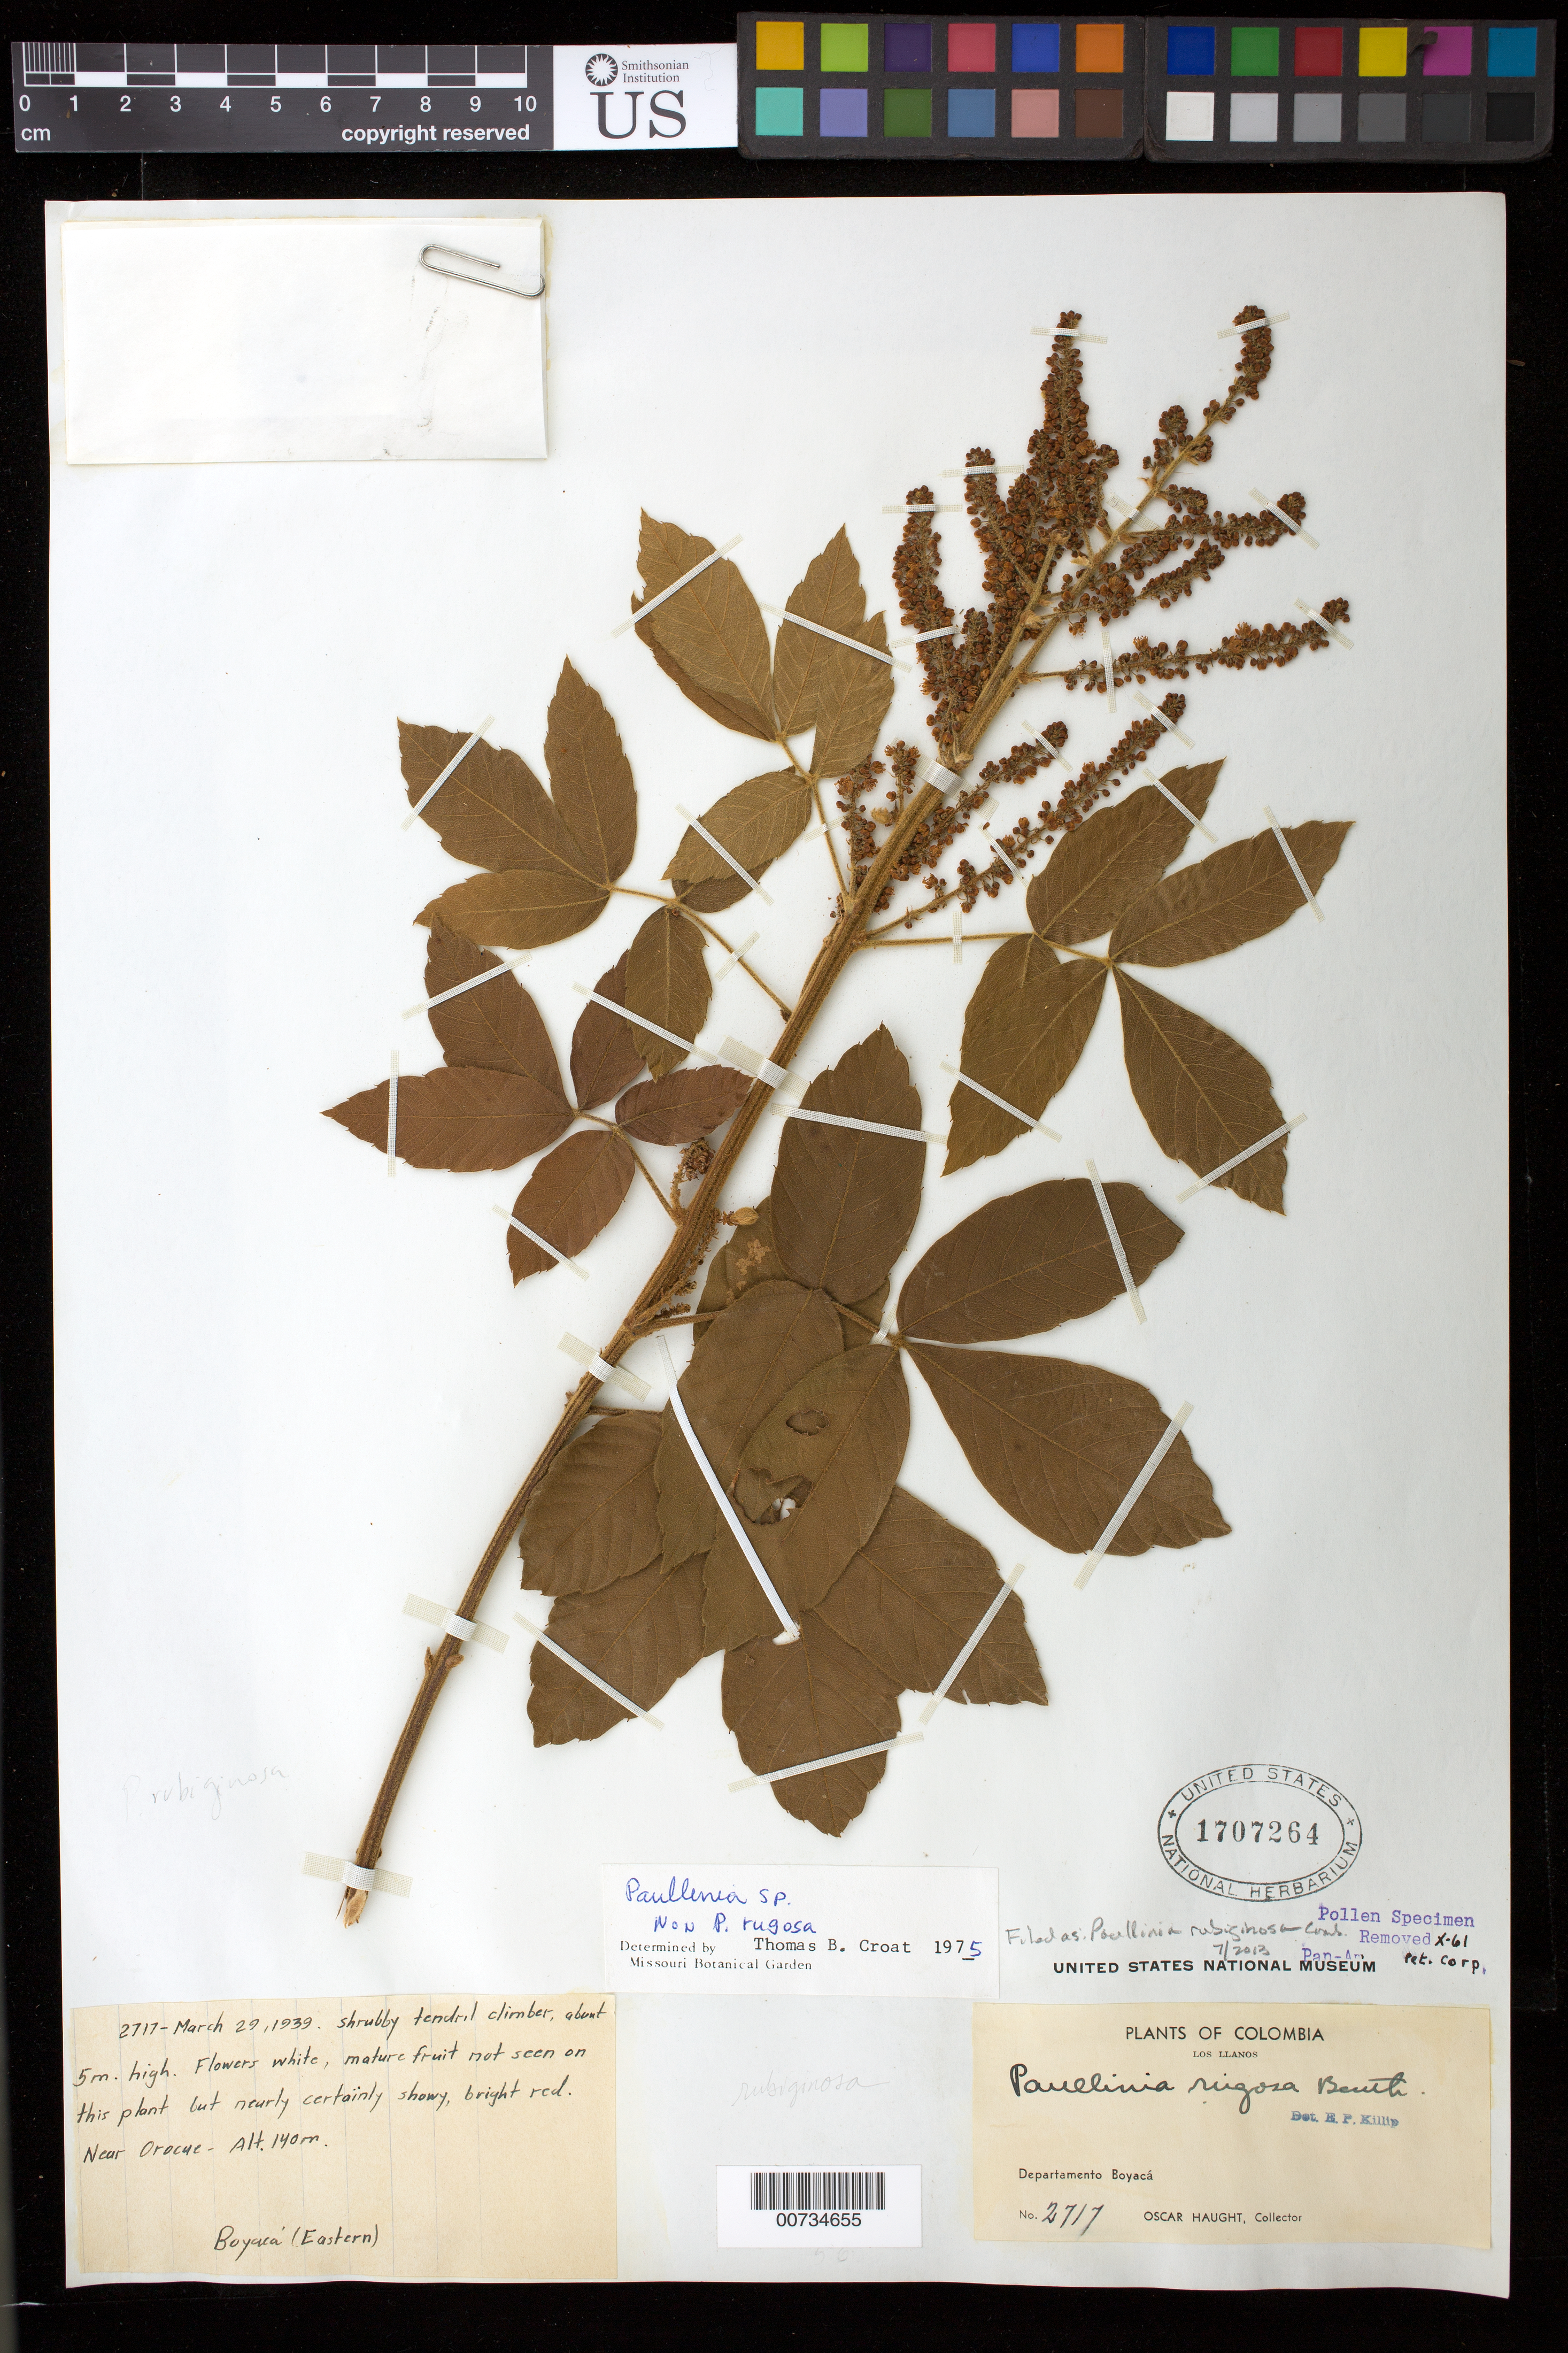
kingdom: Plantae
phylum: Tracheophyta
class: Magnoliopsida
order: Sapindales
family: Sapindaceae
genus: Paullinia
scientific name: Paullinia rubiginosa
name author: Cambess.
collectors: O. Haught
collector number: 2717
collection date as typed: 29 Mar 1939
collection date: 1939-03-29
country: Colombia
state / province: Boyacá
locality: Near Orocae.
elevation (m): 140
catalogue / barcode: US 1707264